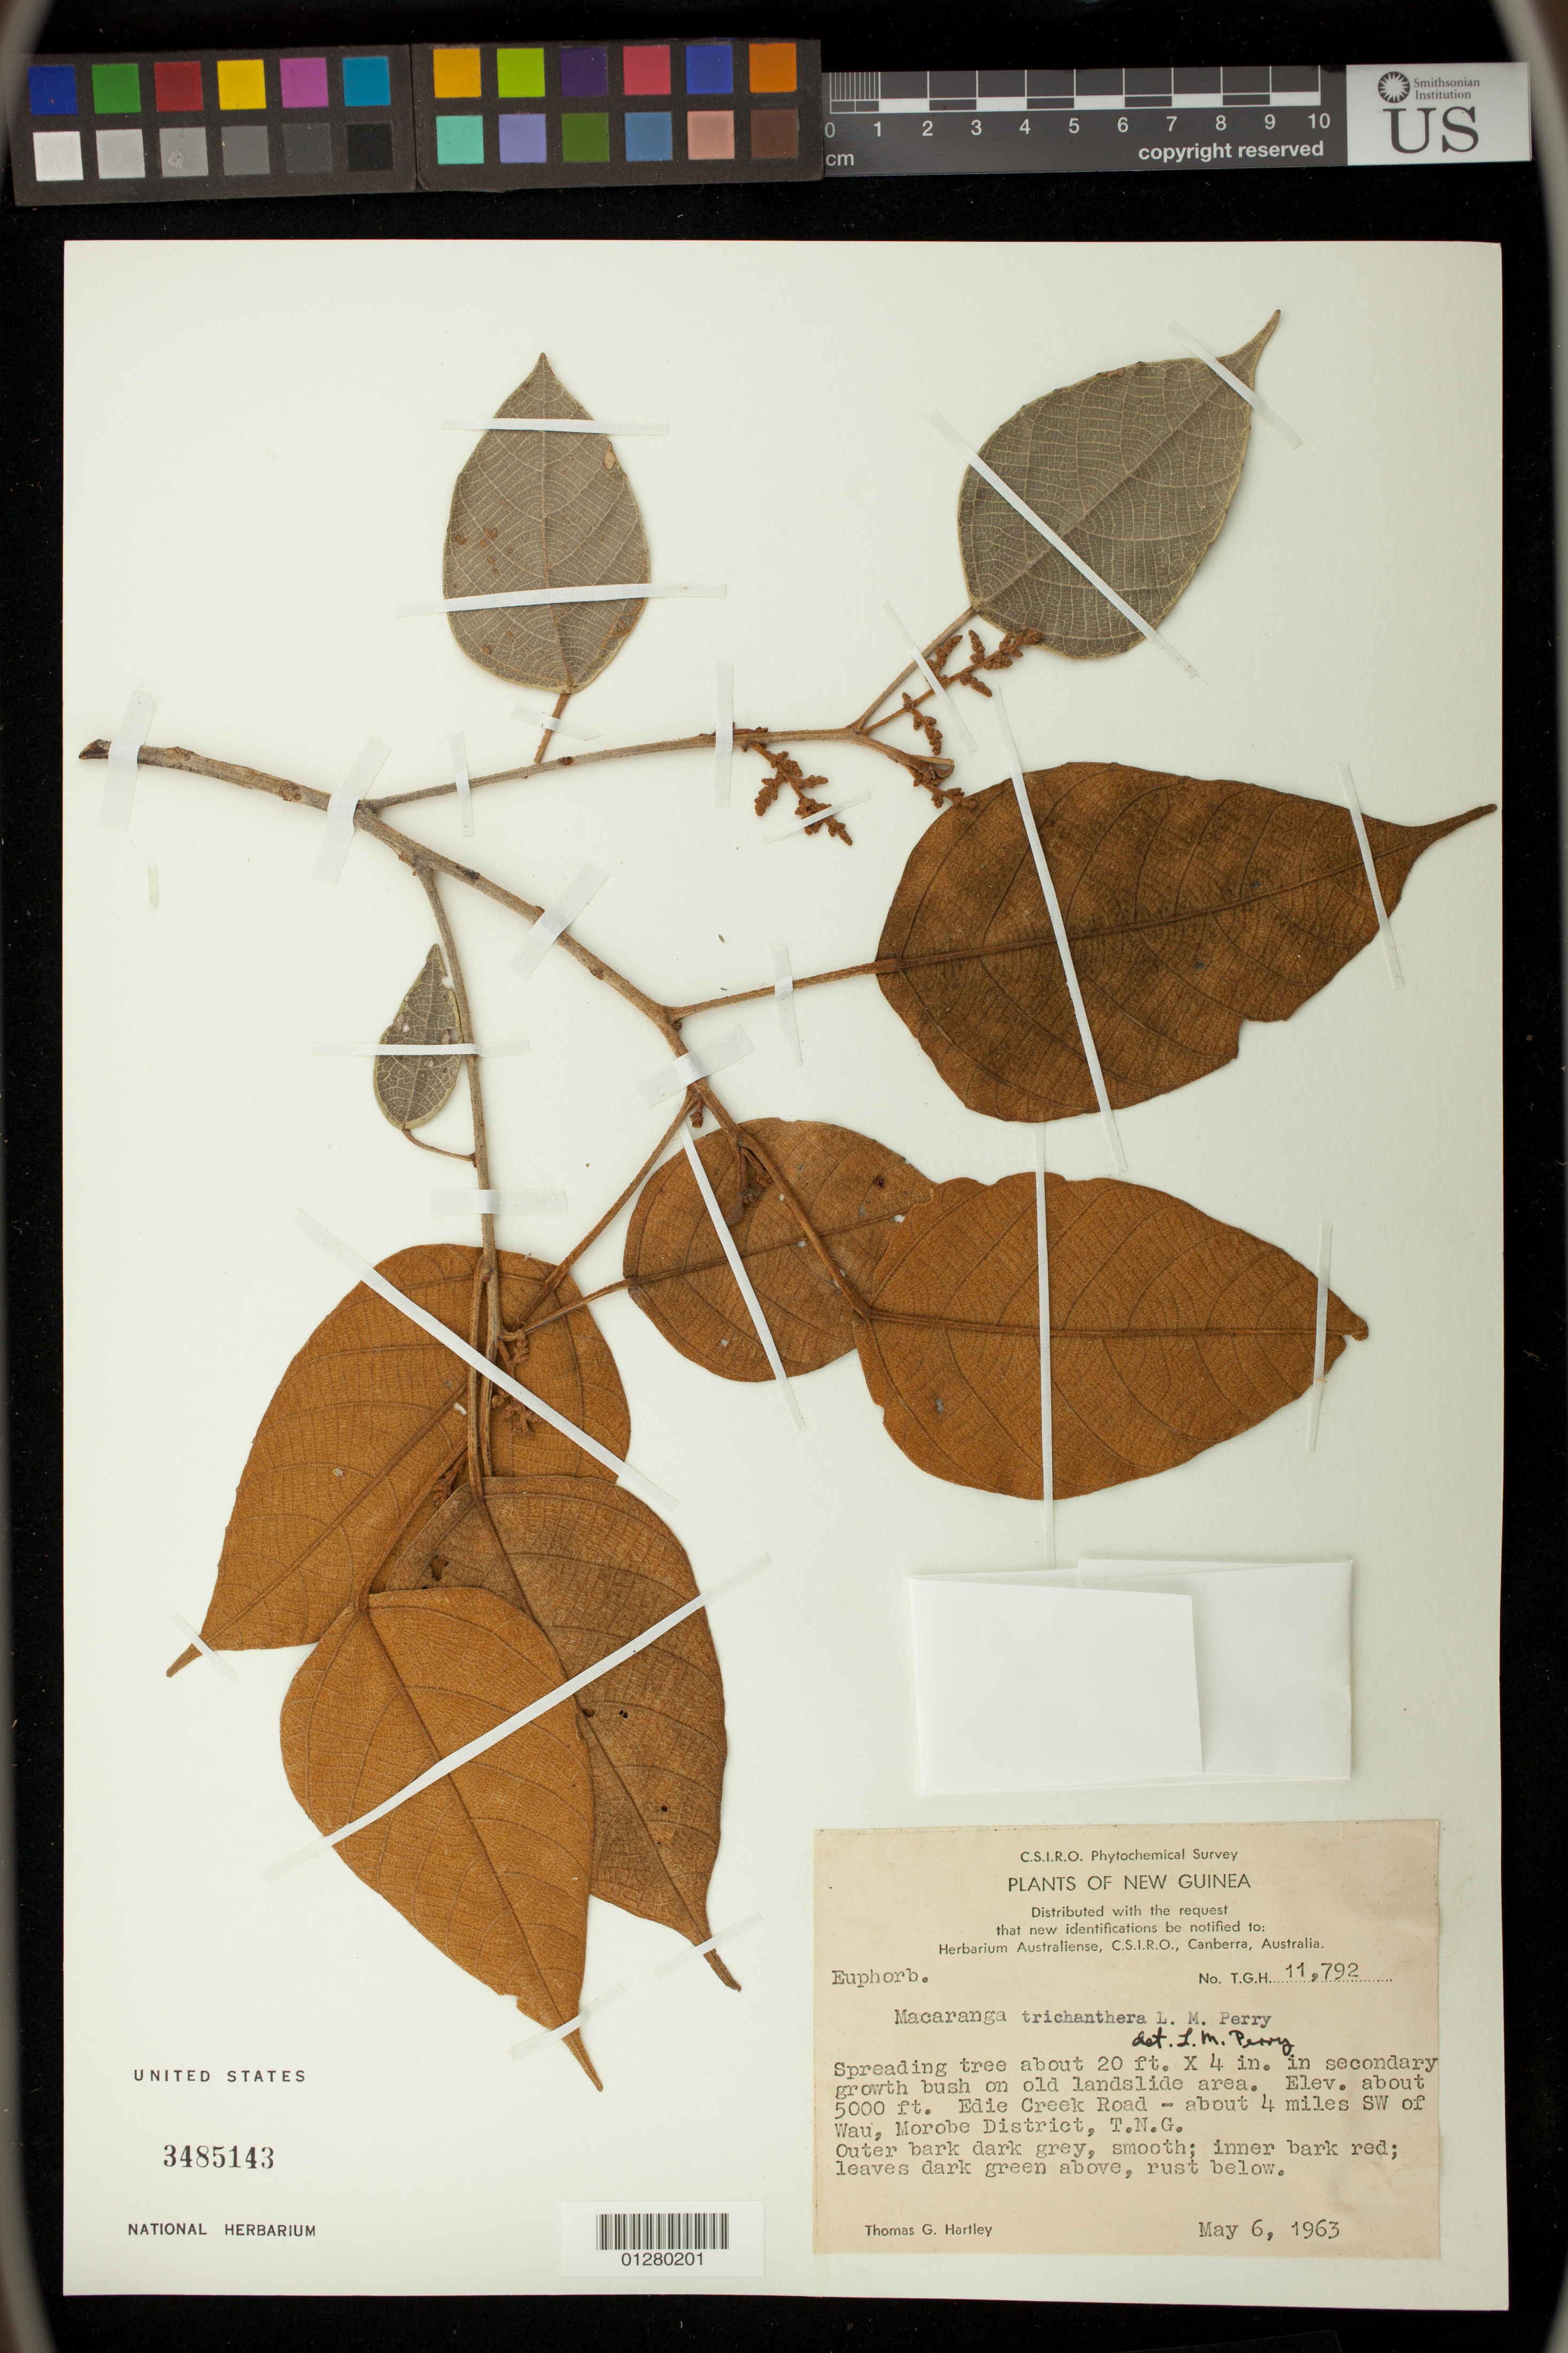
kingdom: Plantae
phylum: Tracheophyta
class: Magnoliopsida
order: Malpighiales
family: Euphorbiaceae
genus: Macaranga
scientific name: Macaranga trichanthera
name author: L.M. Perry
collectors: T. G. Hartley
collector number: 11792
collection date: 1963-05-06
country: Papua New Guinea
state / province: Morobe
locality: Edie Creek Road - about 4 miles SW of Wau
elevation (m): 1524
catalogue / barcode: US 3485143